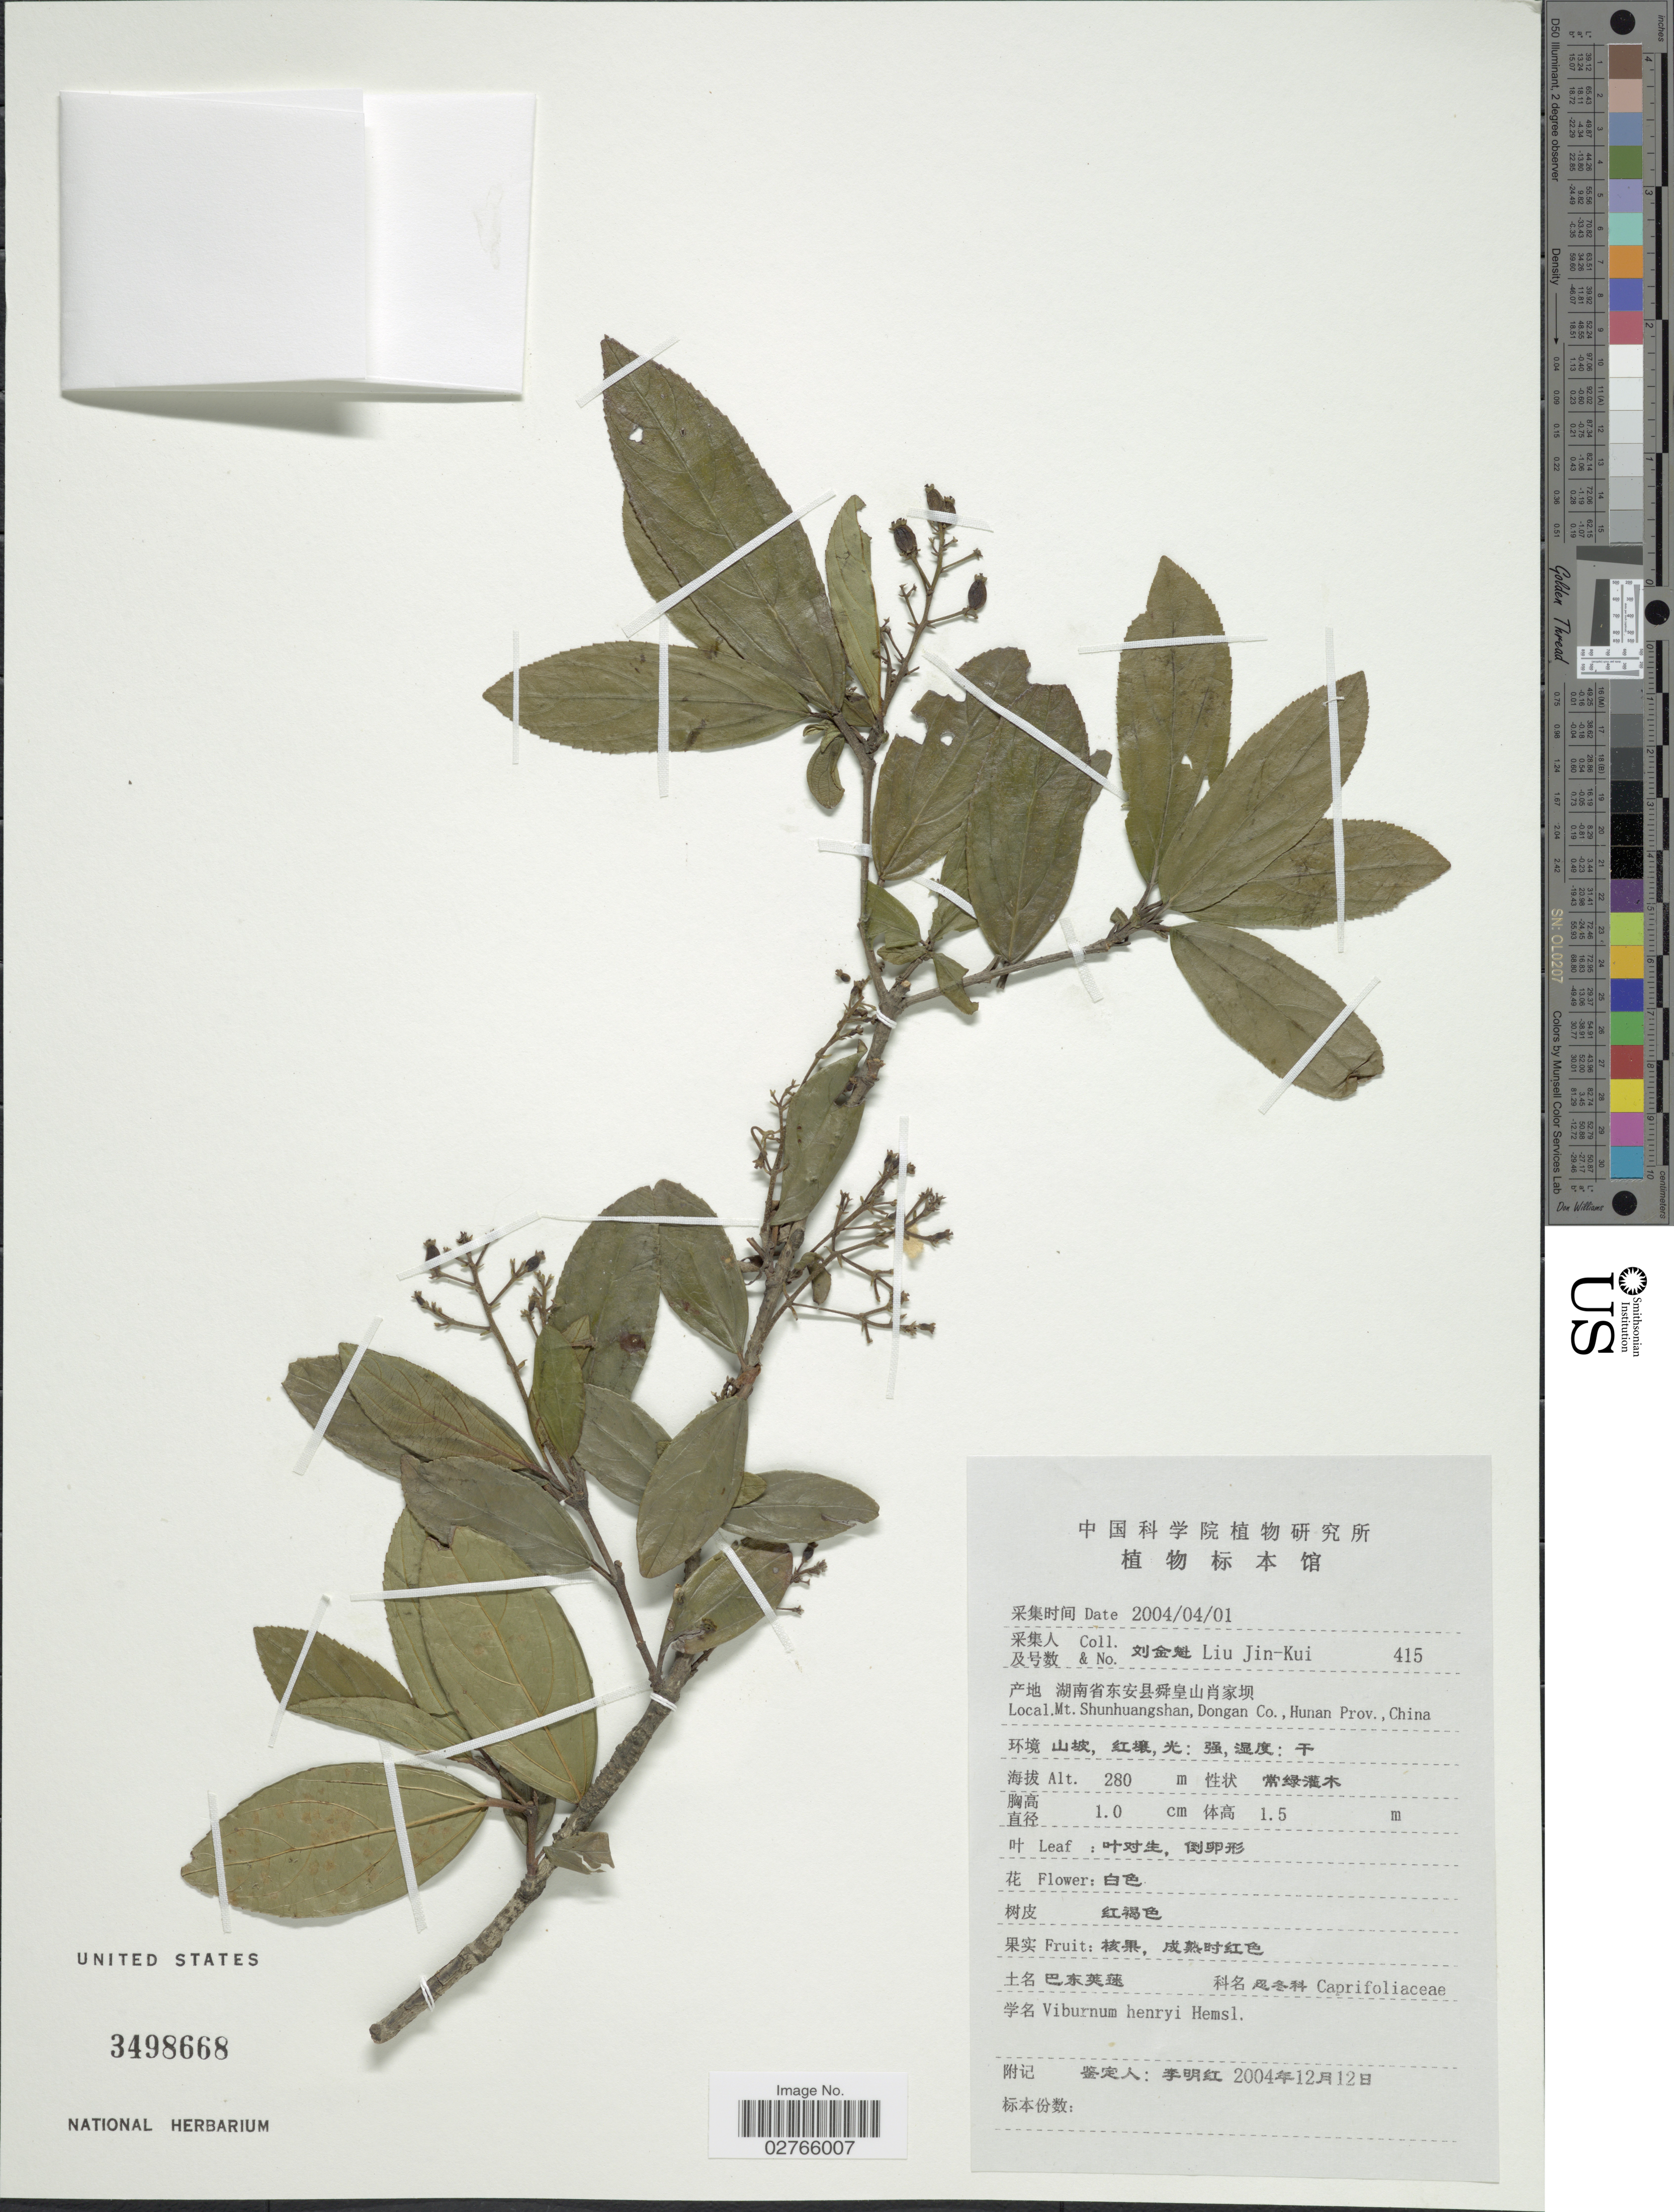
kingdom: Plantae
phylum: Tracheophyta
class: Magnoliopsida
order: Dipsacales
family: Viburnaceae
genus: Viburnum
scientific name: Viburnum henryi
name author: Hemsl. in F.B. Forbes & Hemsl.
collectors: Liu Jin-Kui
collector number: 415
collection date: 2004-04-01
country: China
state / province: Hunan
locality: Mt. Shunhuangshan, Dongan Co., Hunan Prov.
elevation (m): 280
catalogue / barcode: US 3498668